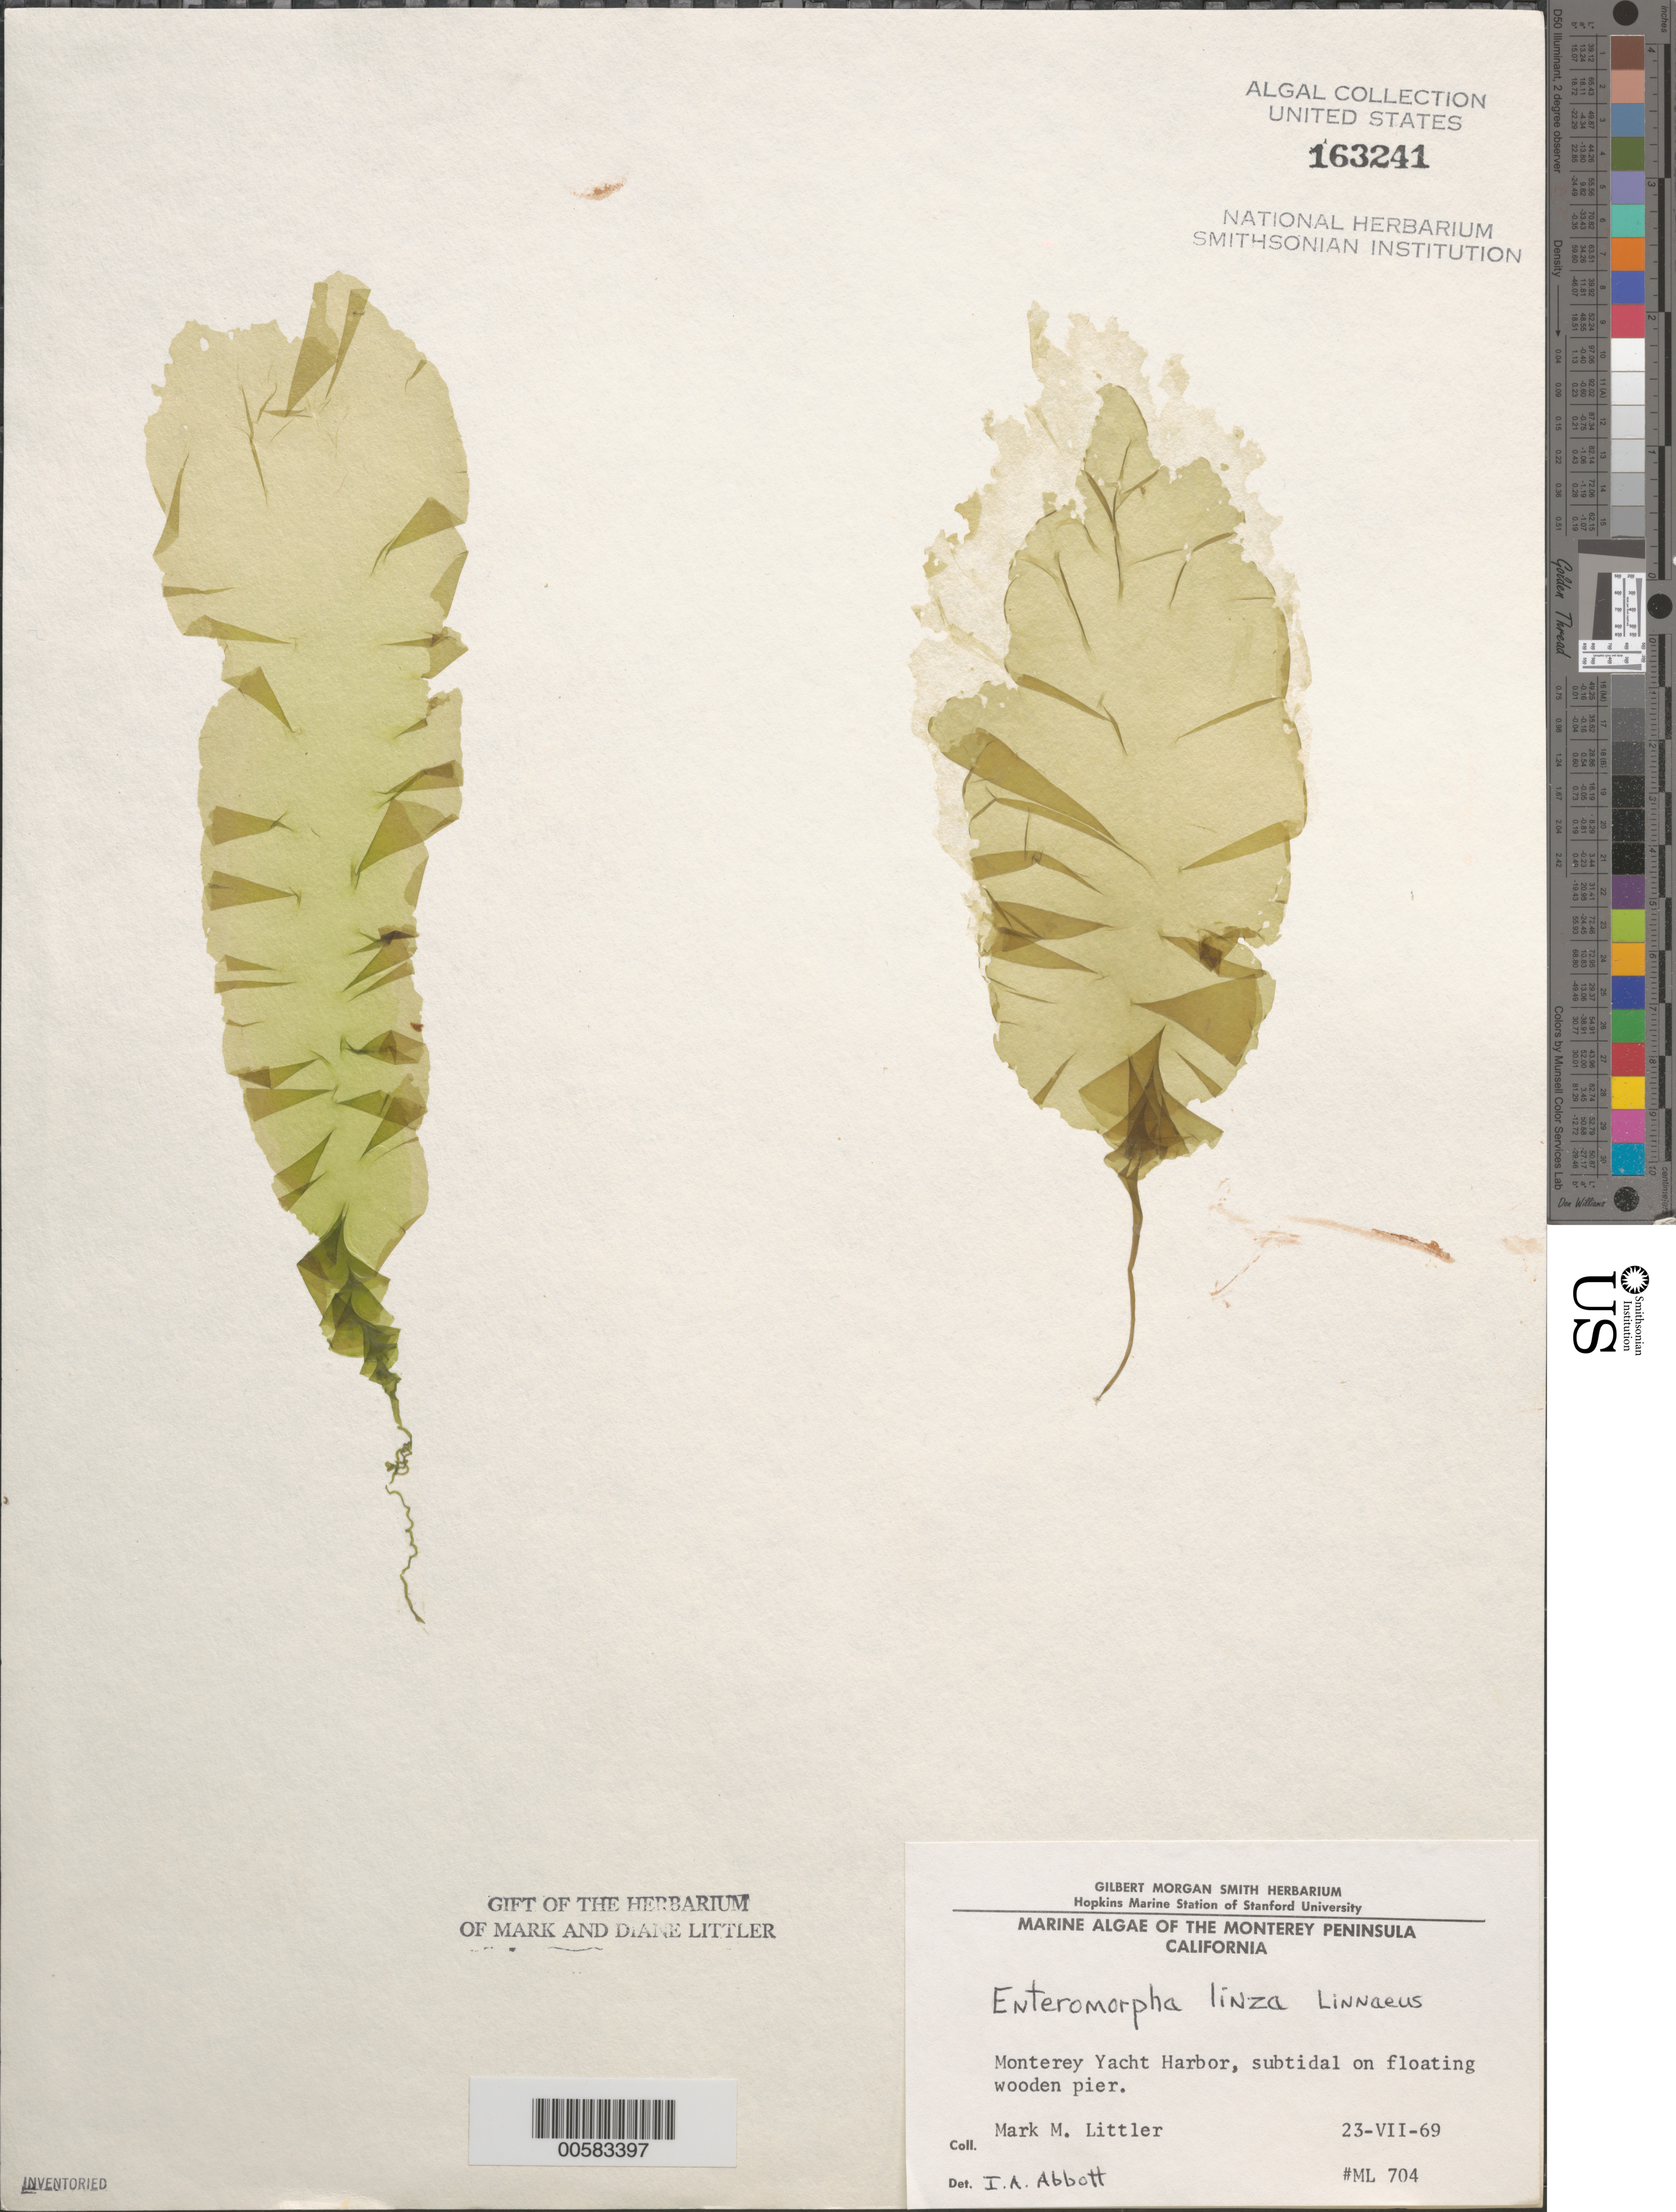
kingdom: Plantae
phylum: Chlorophyta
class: Ulvophyceae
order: Ulvales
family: Ulvaceae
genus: Ulva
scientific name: Ulva linza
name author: L.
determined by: Algae name updating Project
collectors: M. M. Littler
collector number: ML 704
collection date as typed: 23 Jul 1969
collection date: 1969-07-23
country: United States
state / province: California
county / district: Monterey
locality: Monterey Yacht Harbor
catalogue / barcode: US 163241